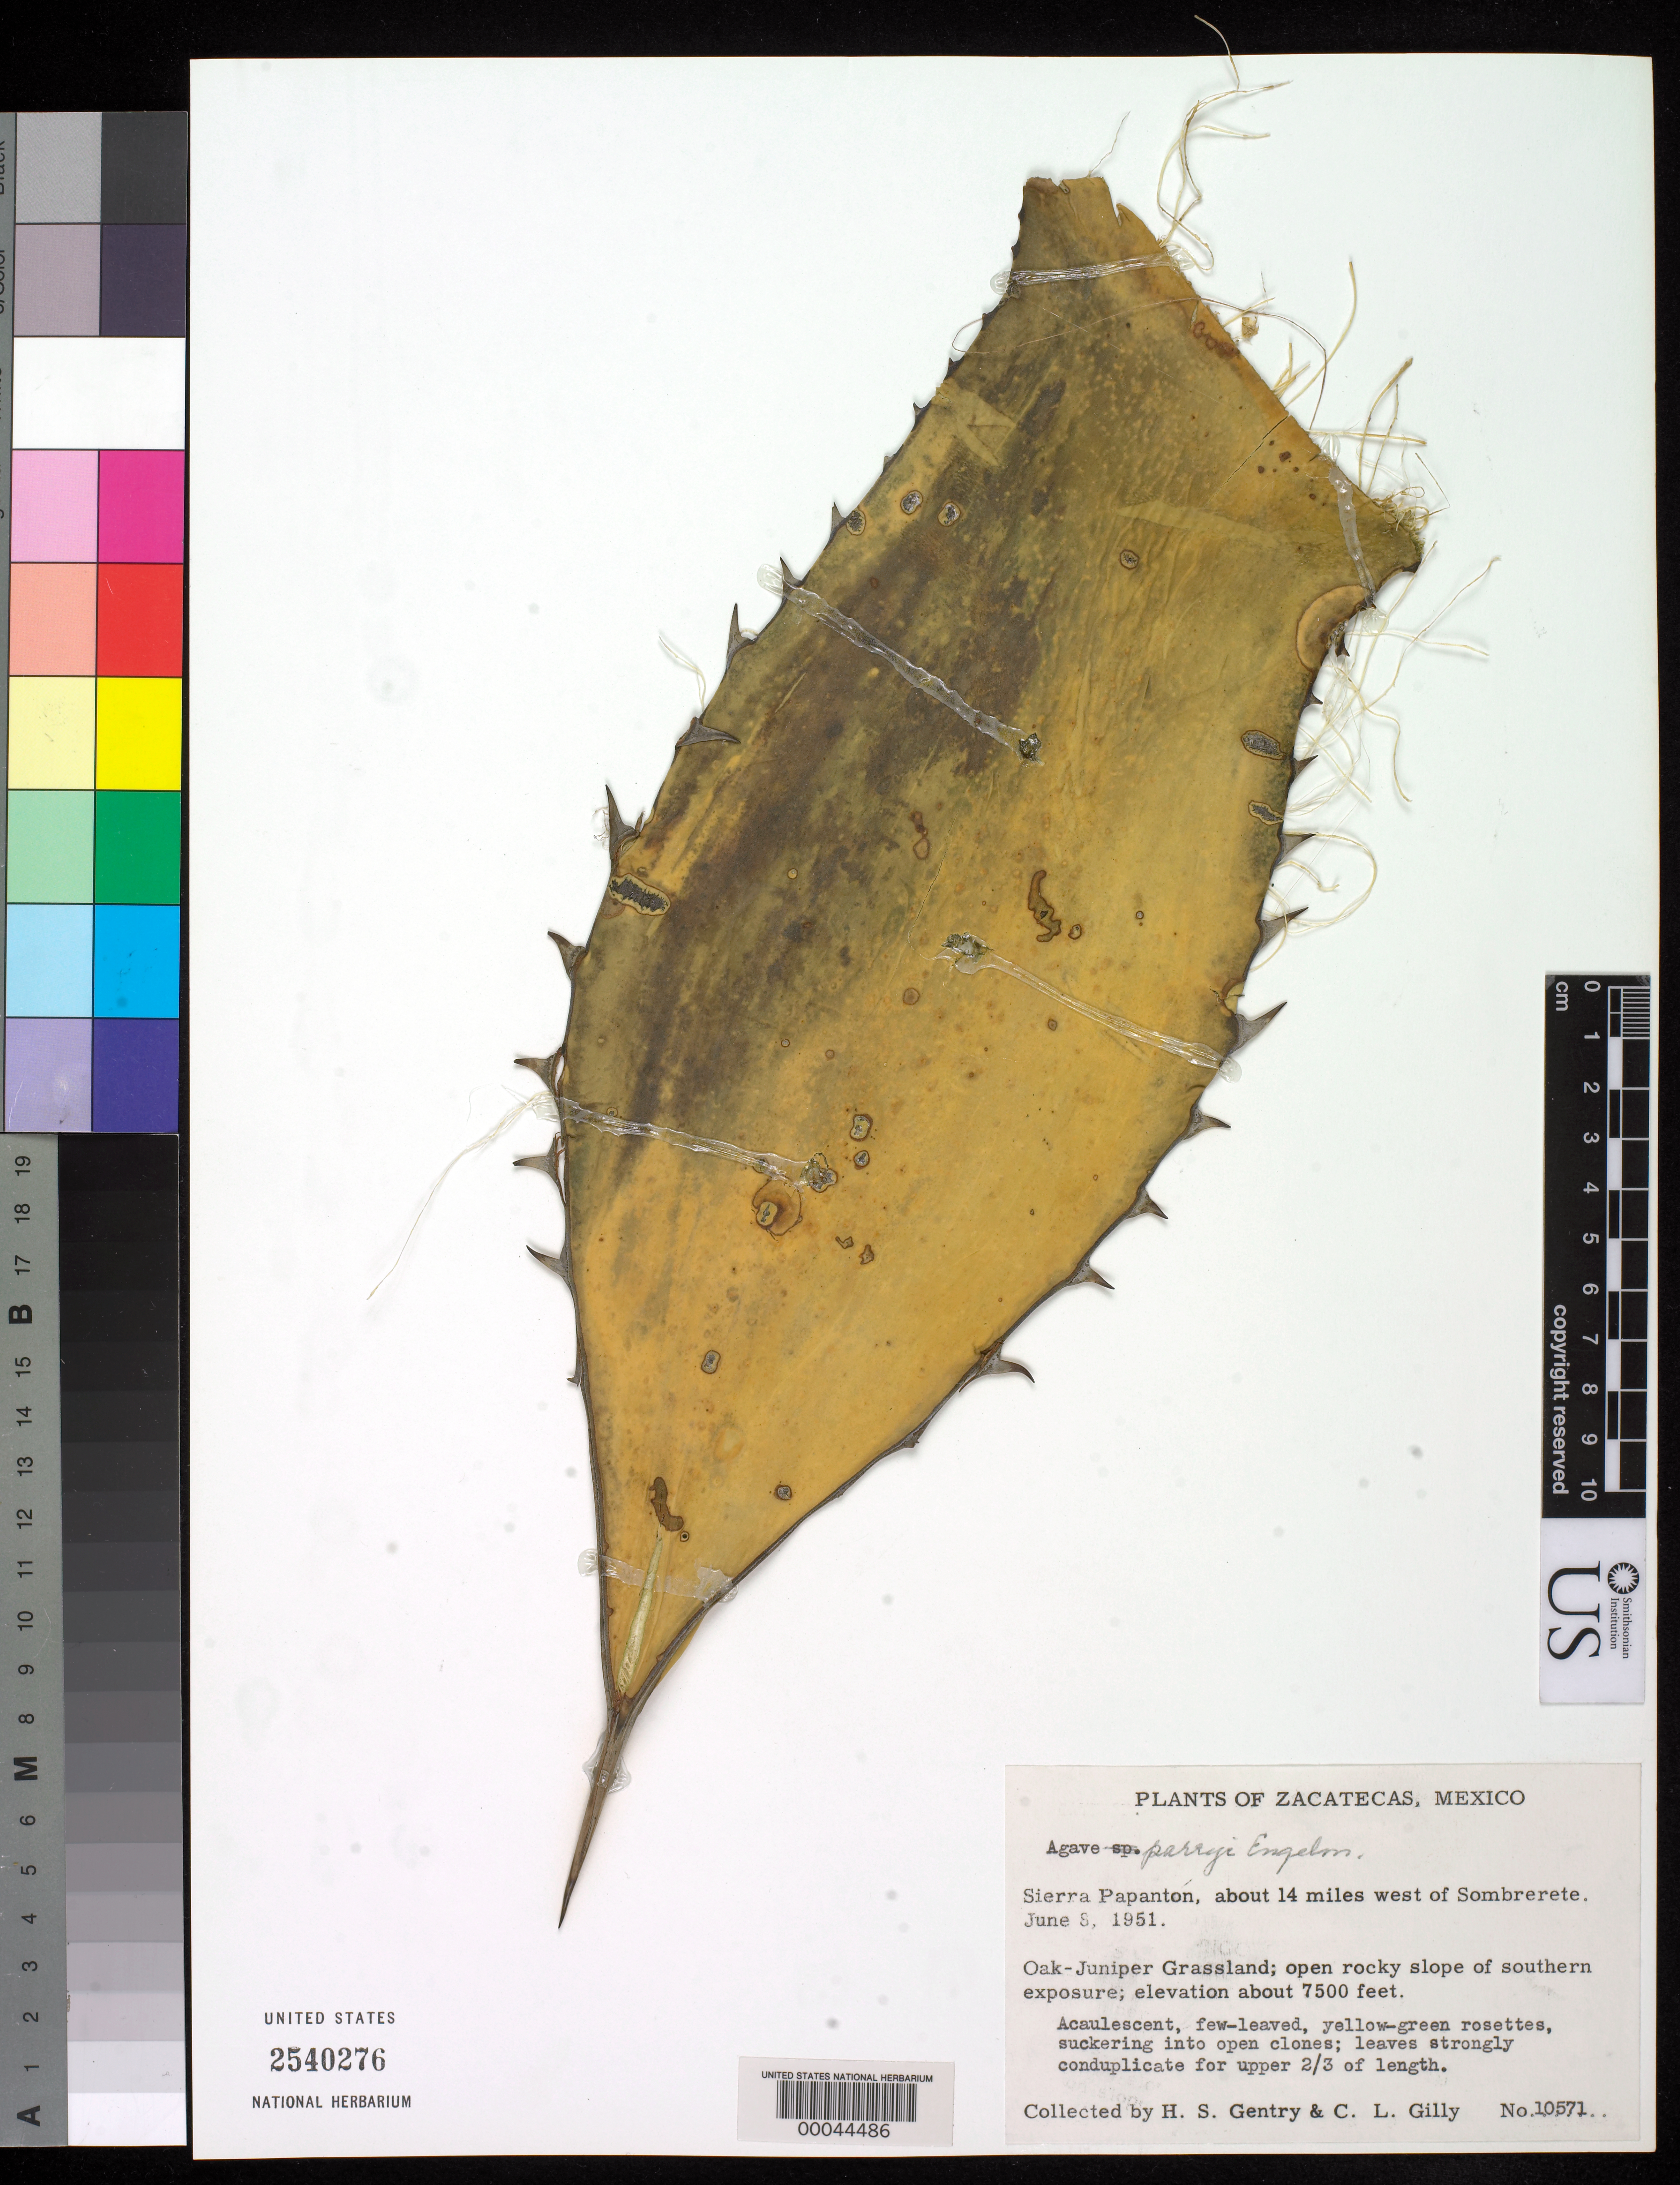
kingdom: Plantae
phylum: Tracheophyta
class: Liliopsida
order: Asparagales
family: Asparagaceae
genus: Agave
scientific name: Agave parryi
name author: Engelm.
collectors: H. S. Gentry & C. Gilly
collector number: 10571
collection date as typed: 08 Jun 1951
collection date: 1951-06-08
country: Mexico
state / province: Zacatecas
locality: Sierra papanton, about 14 mi W of sombrerete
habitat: Oak-juniper grassland; open rocky slope of s exposure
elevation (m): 2286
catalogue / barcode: US 2540276